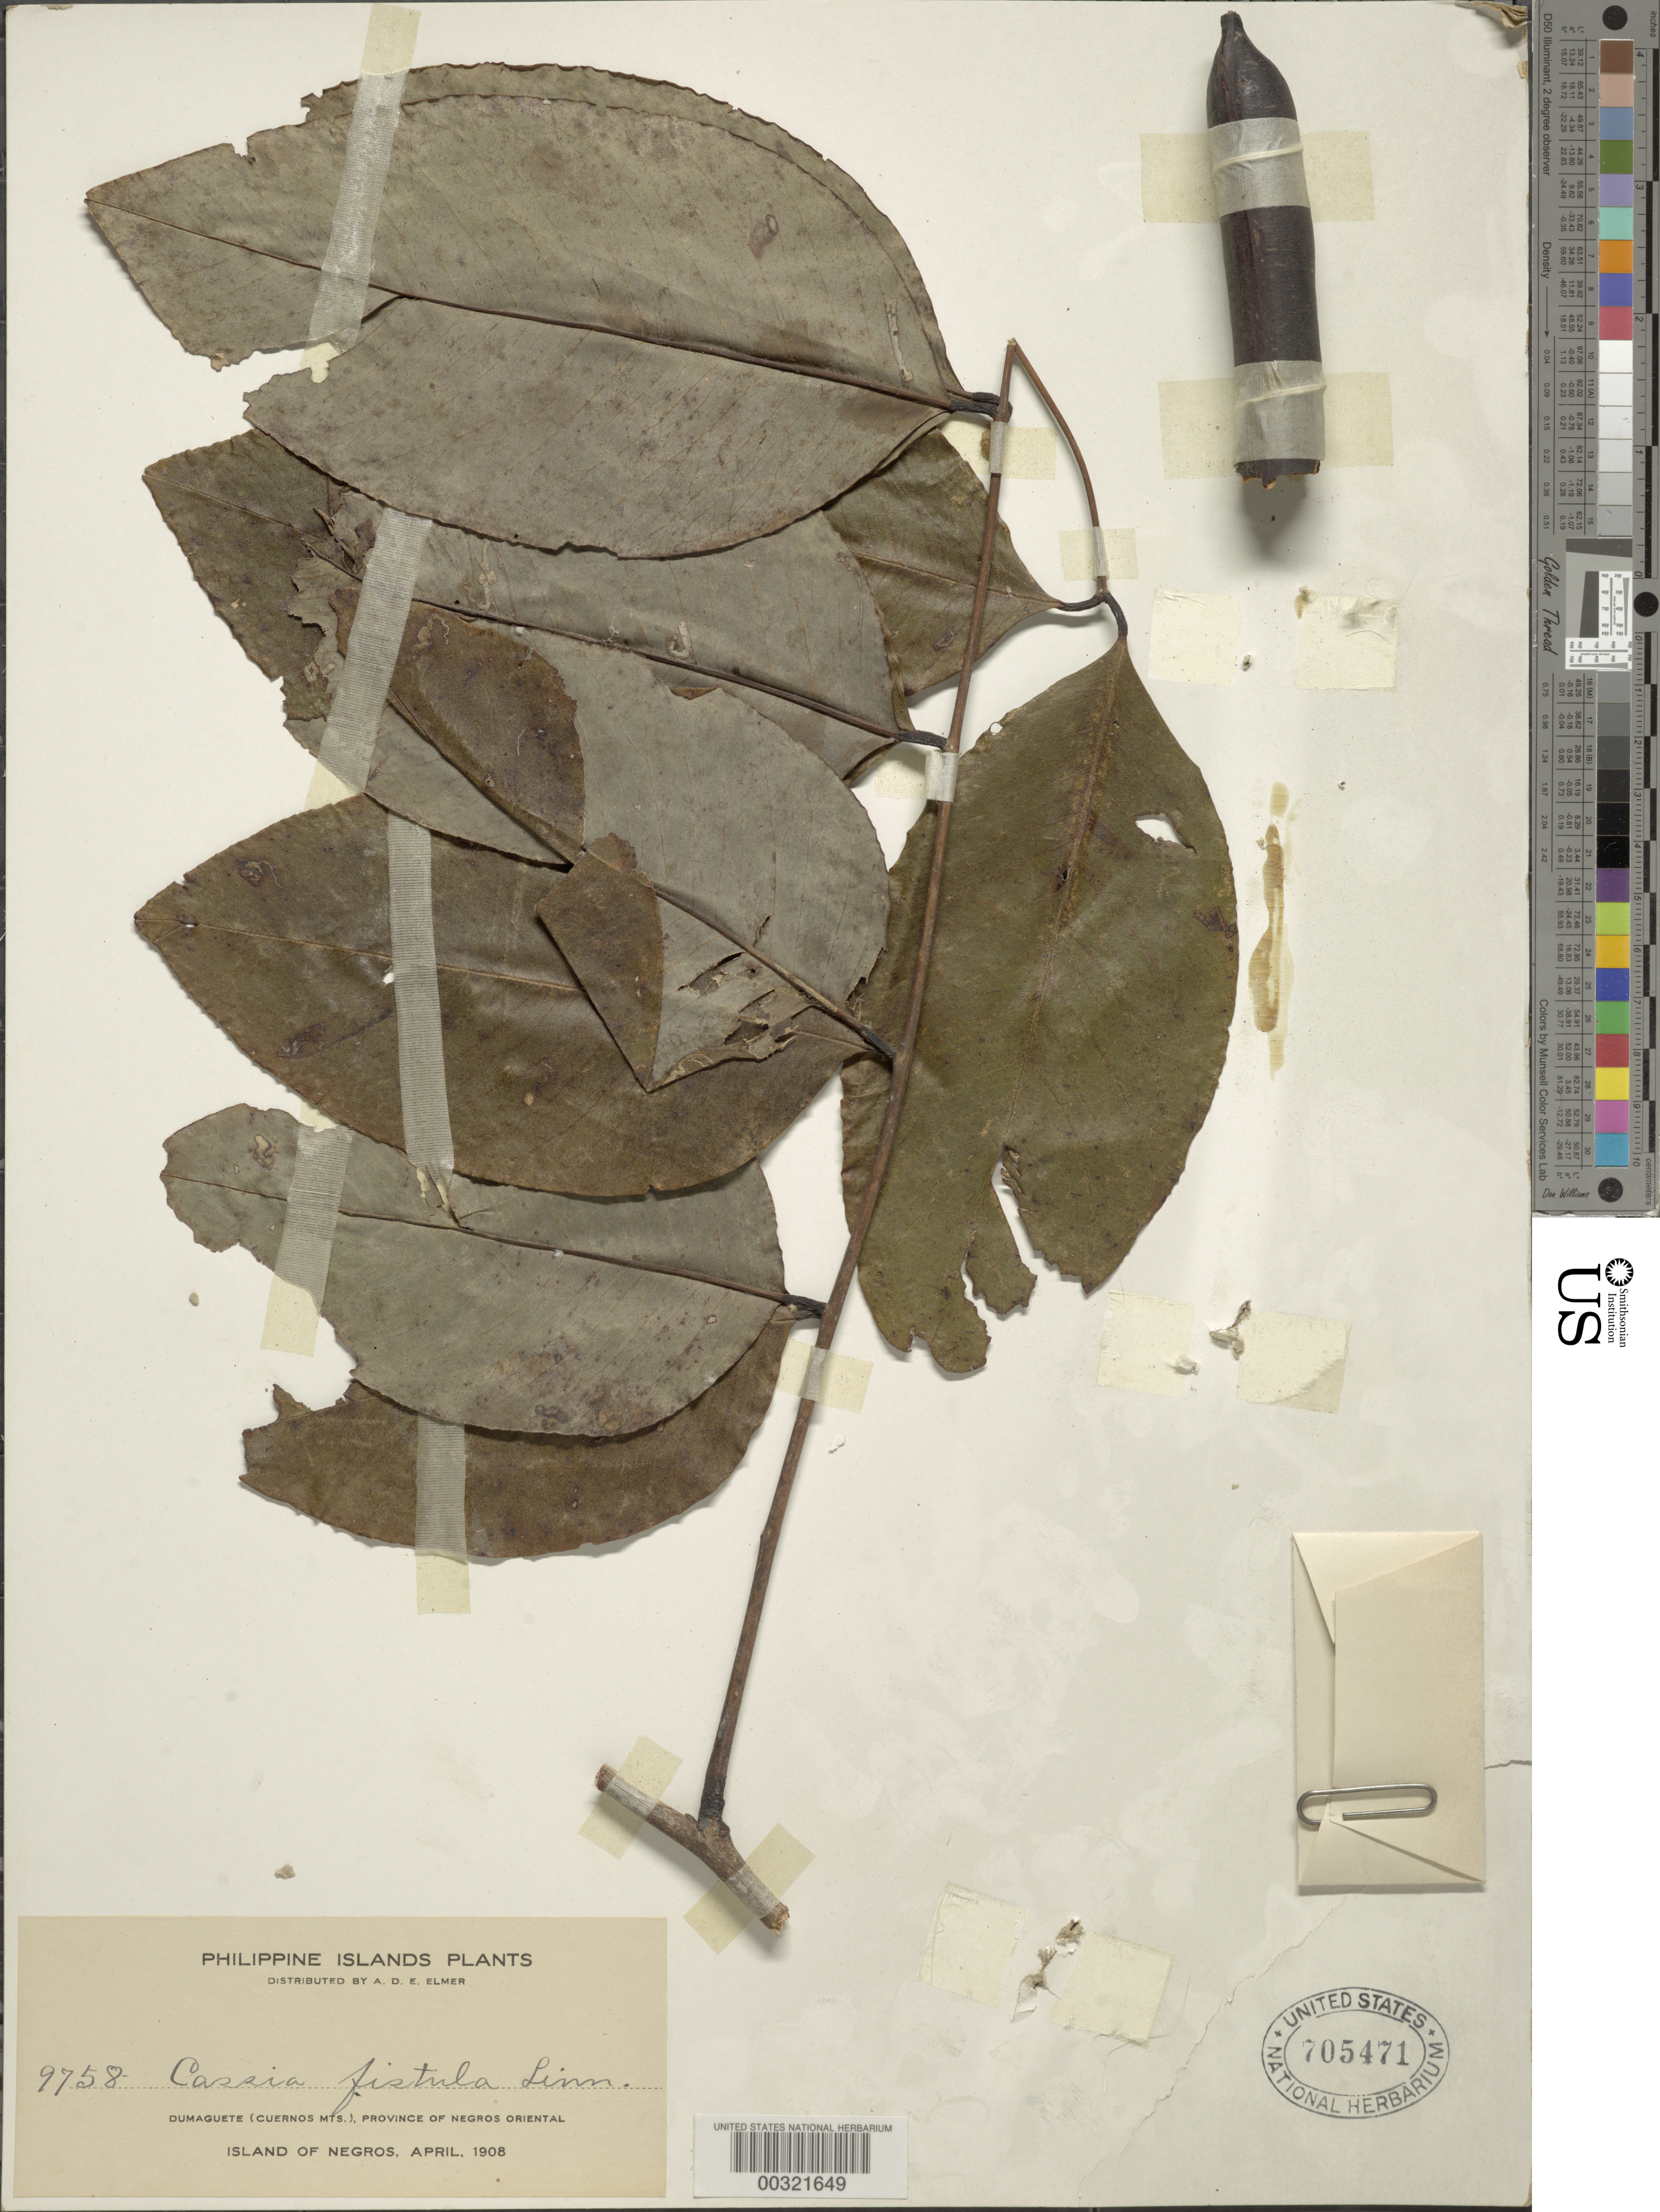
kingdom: Plantae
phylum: Tracheophyta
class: Magnoliopsida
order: Fabales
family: Fabaceae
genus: Cassia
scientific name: Cassia fistula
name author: L.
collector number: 9758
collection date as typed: Apr 1908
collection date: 1908-04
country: Philippines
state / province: Central Visayas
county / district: Negros Oriental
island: Negros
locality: Dumaguette (cuernos mts.)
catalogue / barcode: US 705471